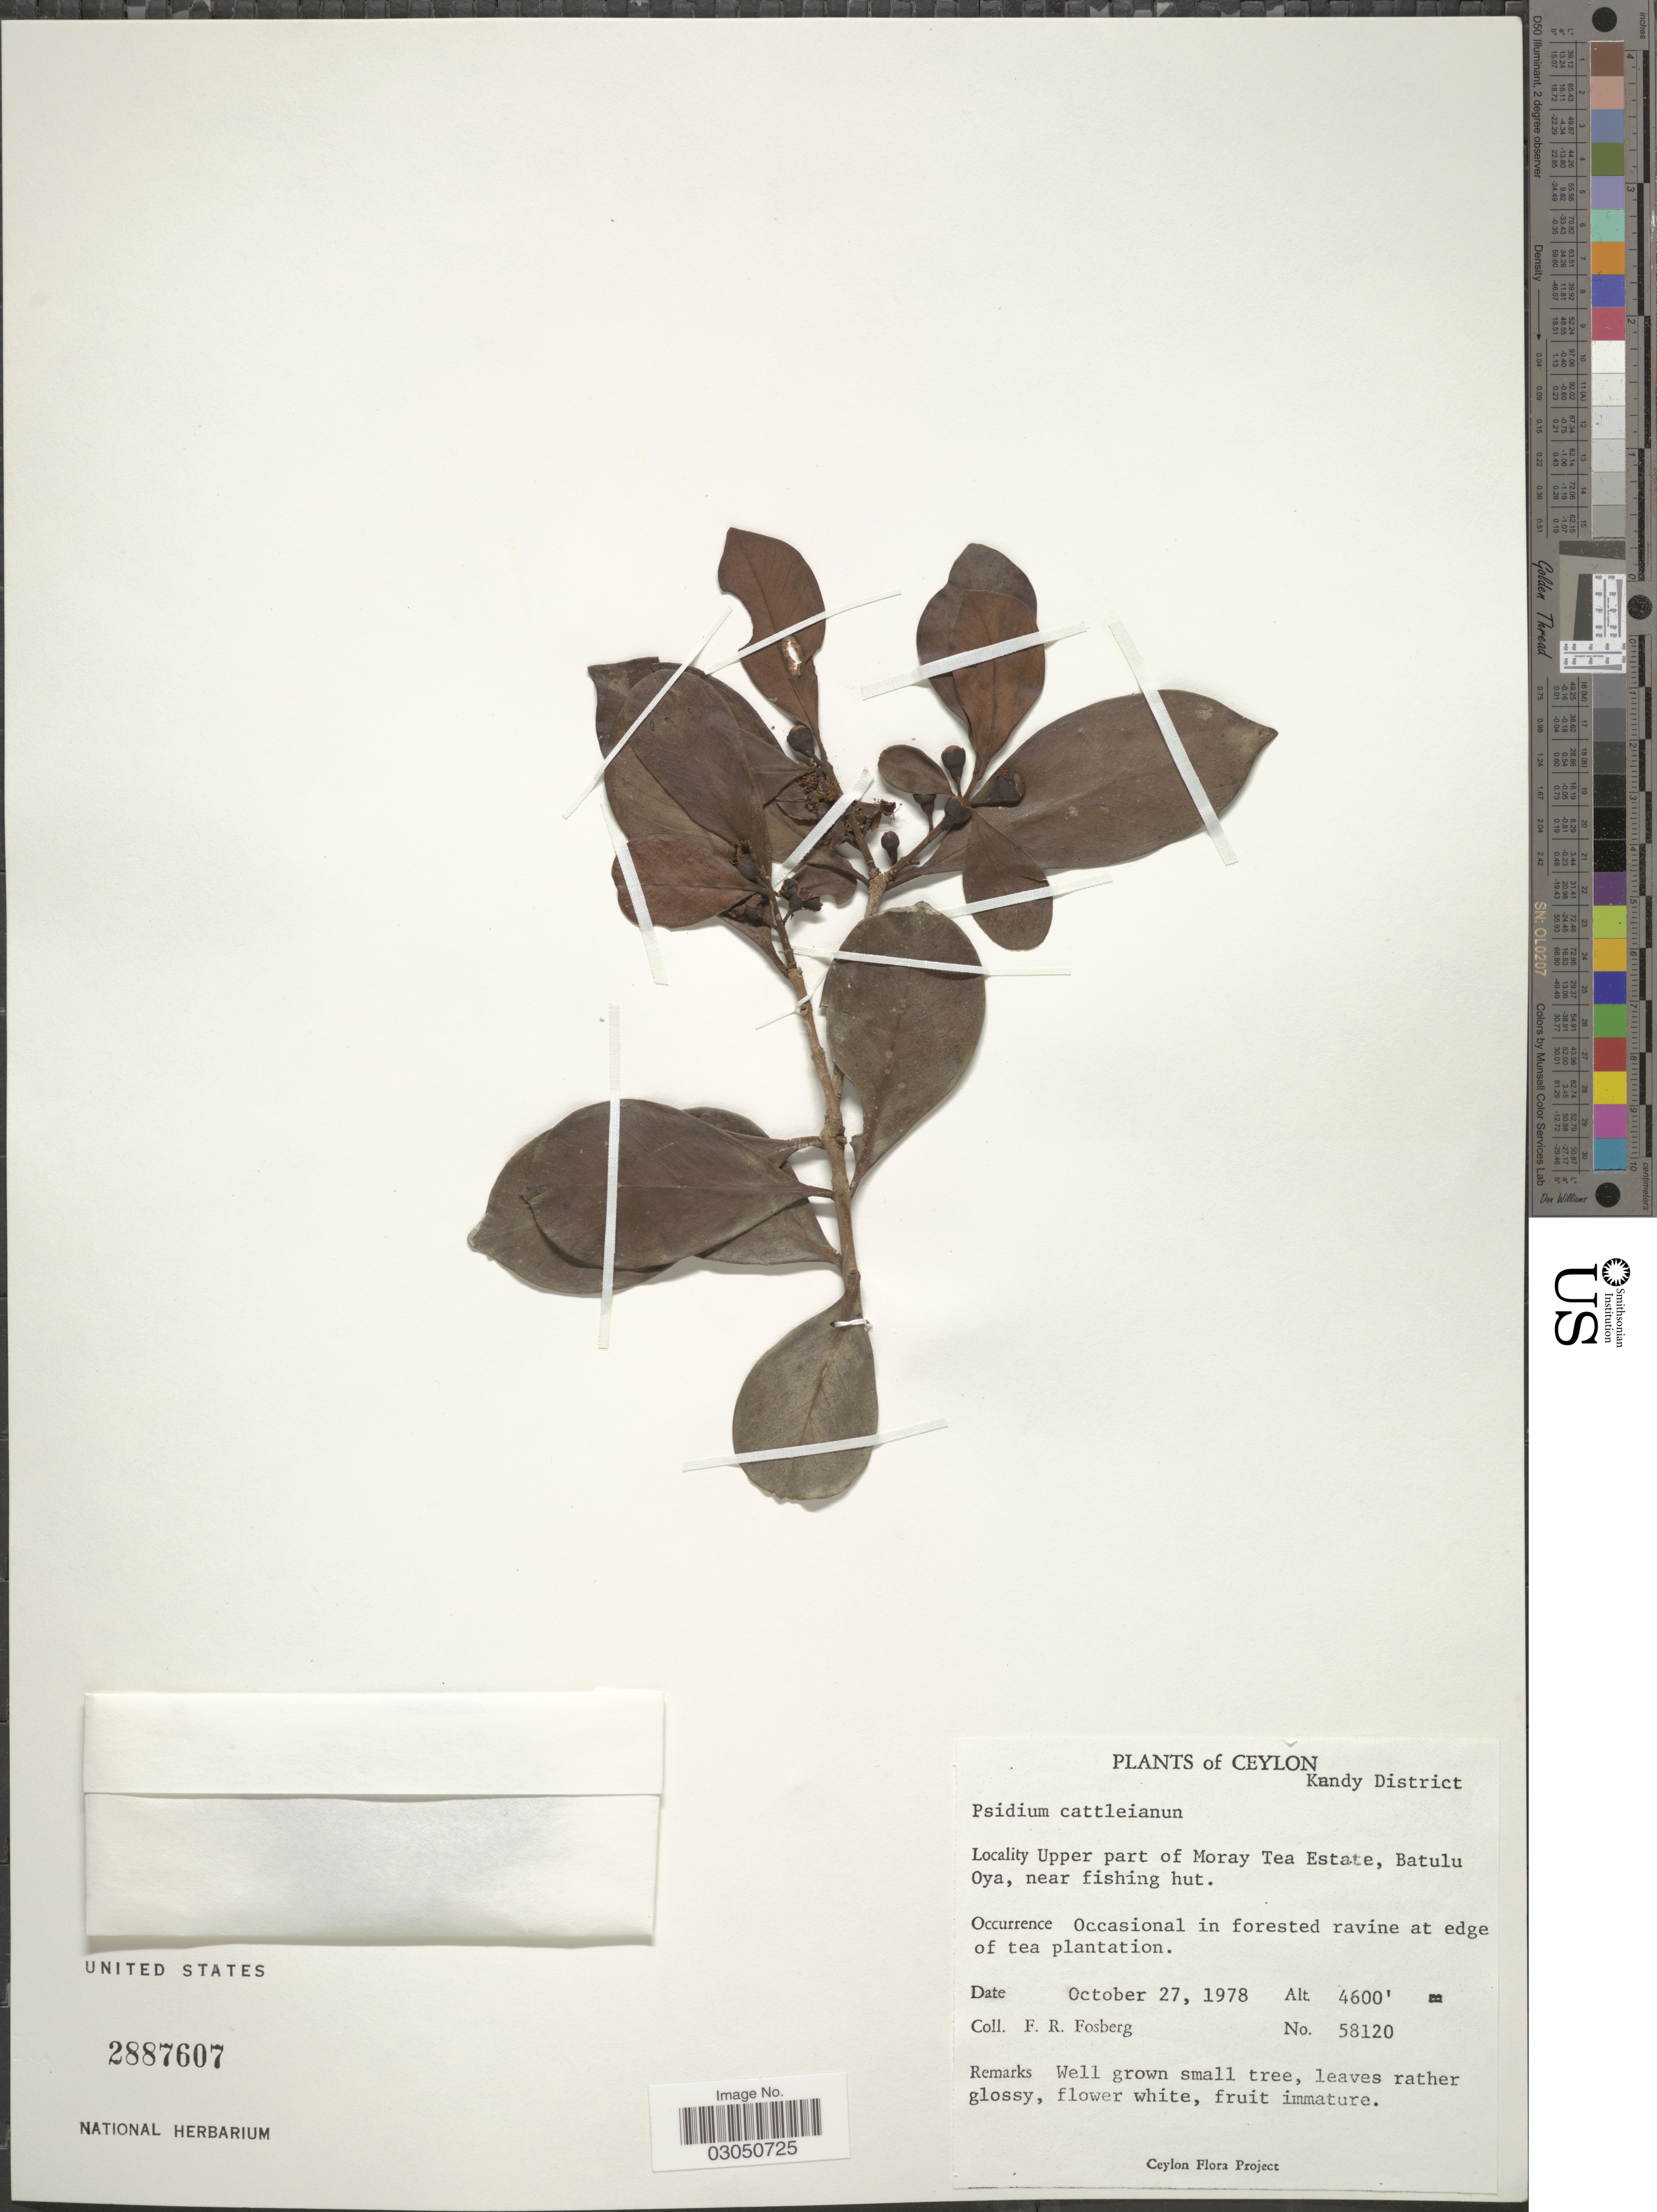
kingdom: Plantae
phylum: Tracheophyta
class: Magnoliopsida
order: Myrtales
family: Myrtaceae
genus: Psidium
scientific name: Psidium cattleyanum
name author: Sabine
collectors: F. R. Fosberg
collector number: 58120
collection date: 1978-10-27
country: Sri Lanka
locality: Ceylon. Kandy District. Upper part of Moray Tea Estate, Batulu Oya, near fishing hut.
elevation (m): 1402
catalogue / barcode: US 2887607